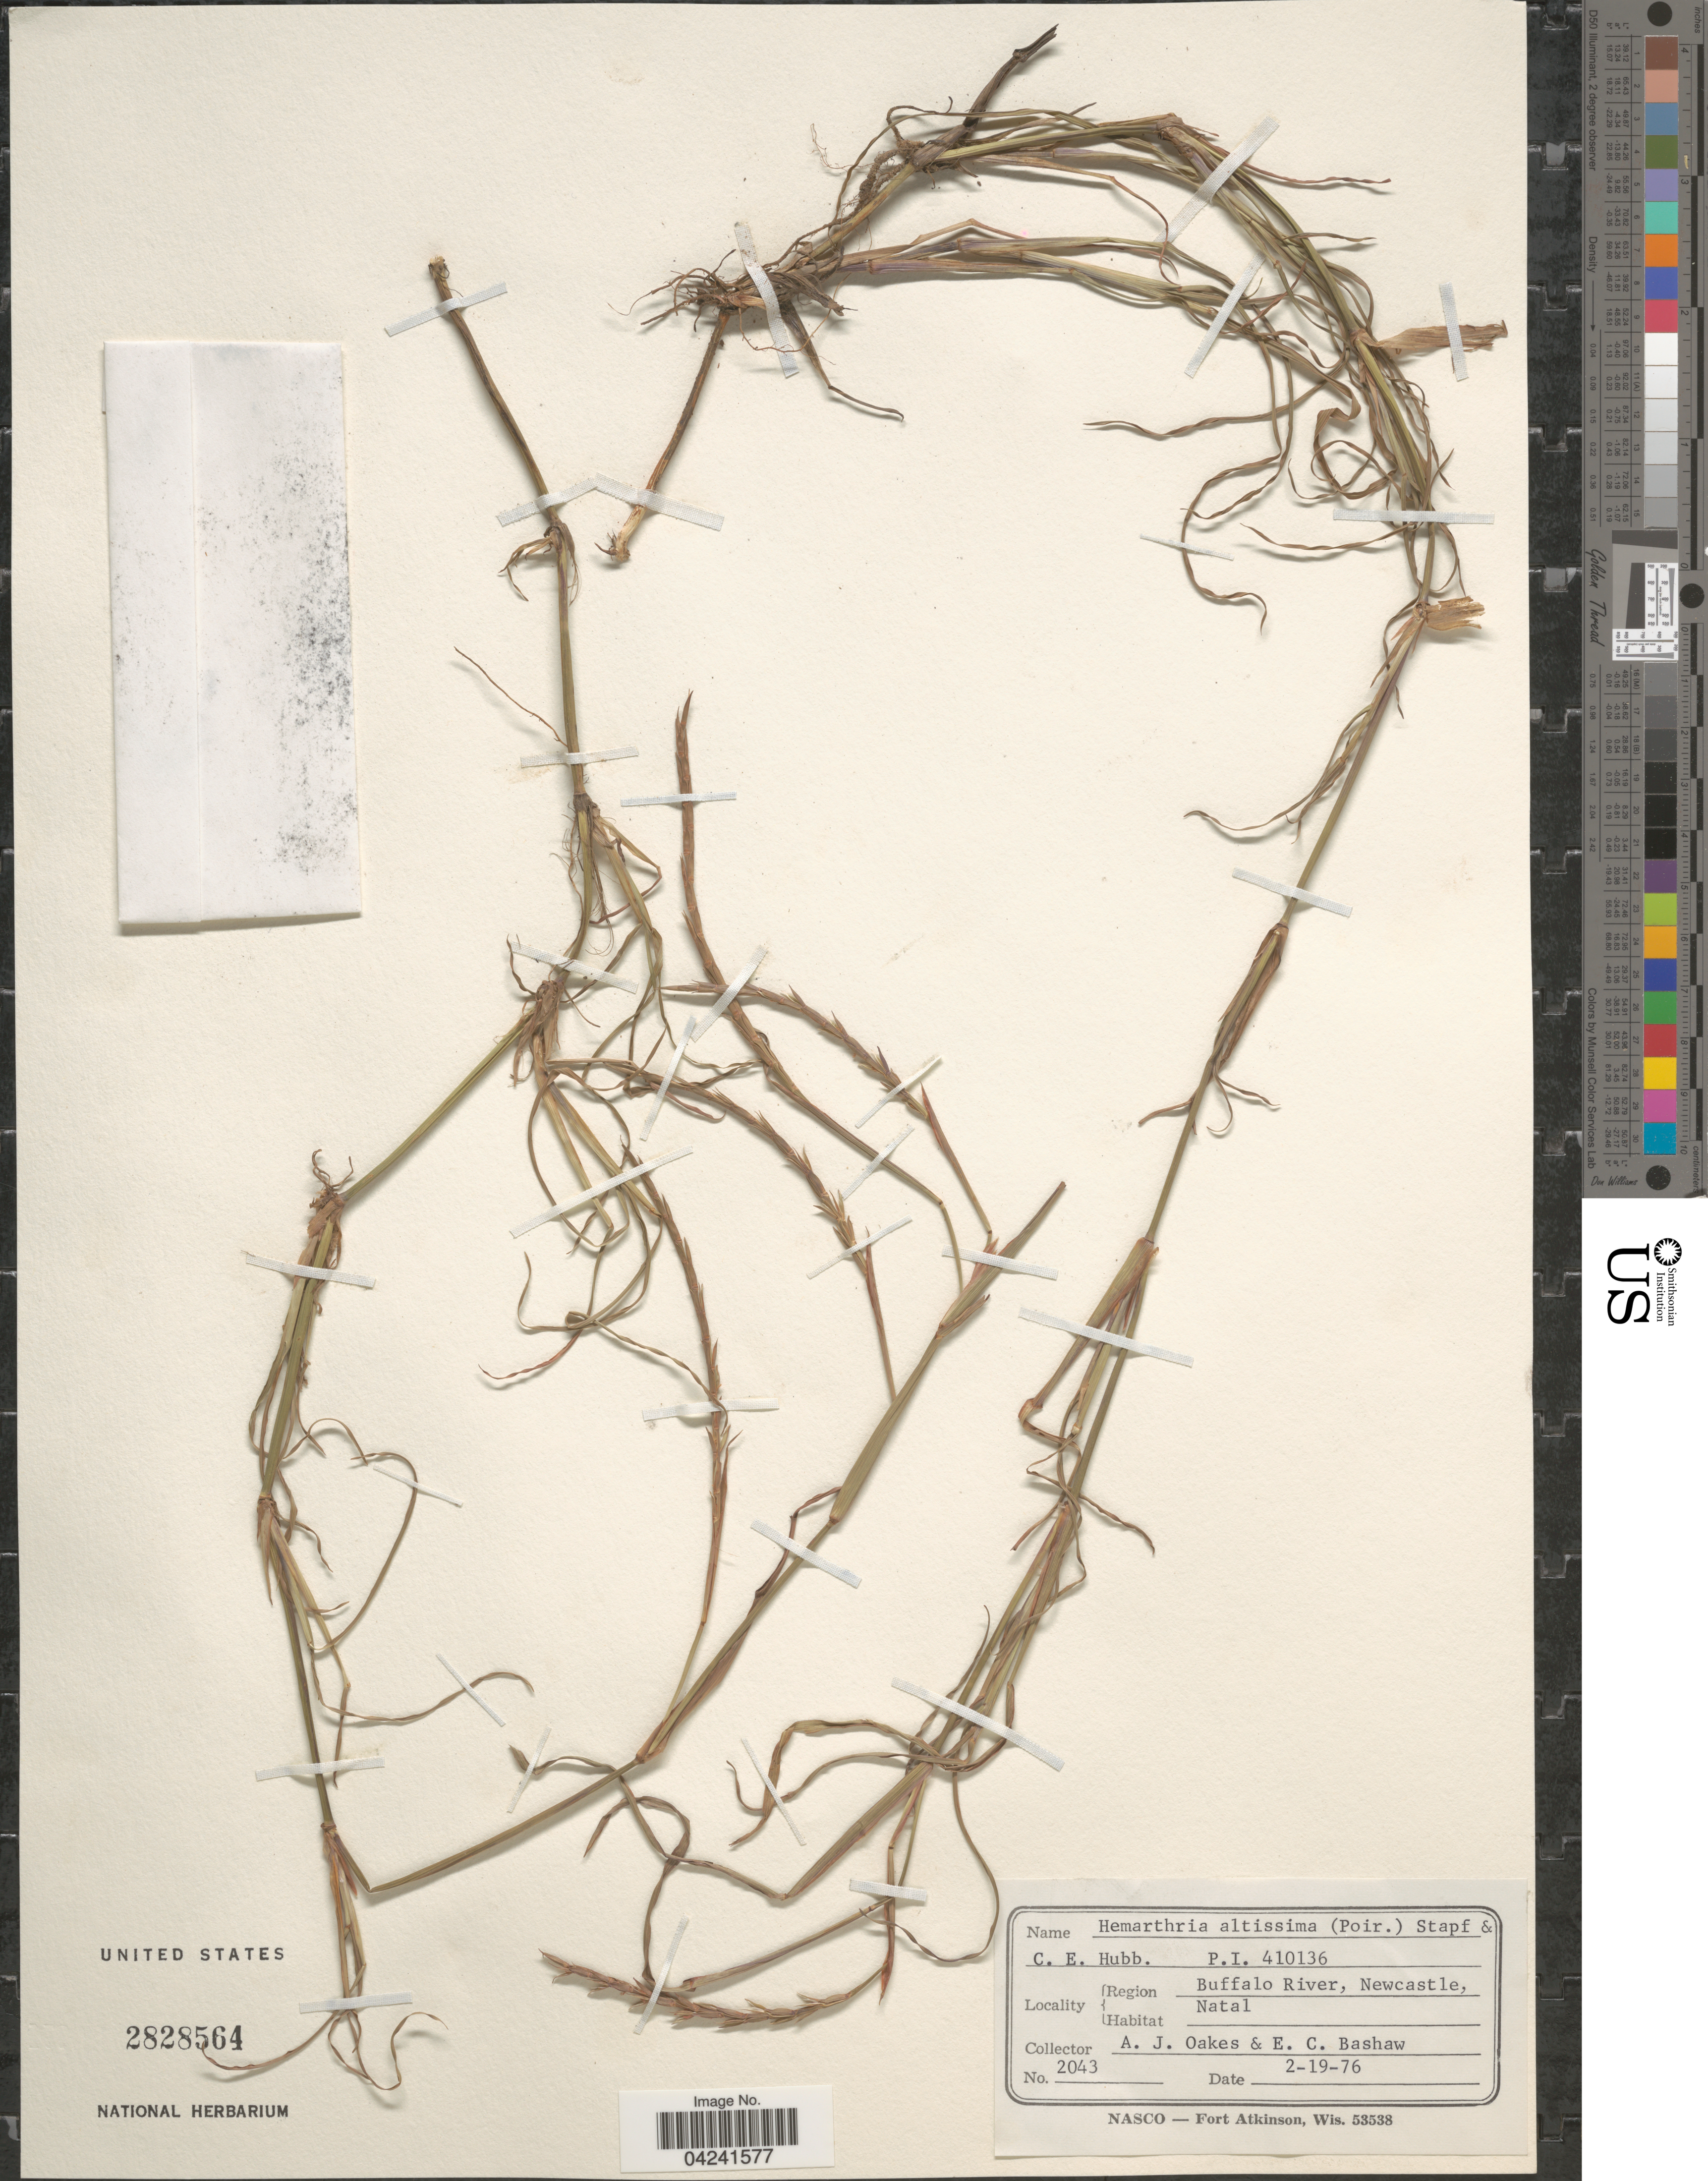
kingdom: Plantae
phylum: Tracheophyta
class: Liliopsida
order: Poales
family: Poaceae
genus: Hemarthria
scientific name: Hemarthria altissima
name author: (Poir.) Stapf & C. E. Hubb.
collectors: A. Oakes & E. Bashaw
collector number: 2043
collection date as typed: Transcribed d/m/y: 19/2/76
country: South Africa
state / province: KwaZulu-Natal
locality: Region Buffalo River, Newcastle, Natal.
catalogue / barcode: US 2828564